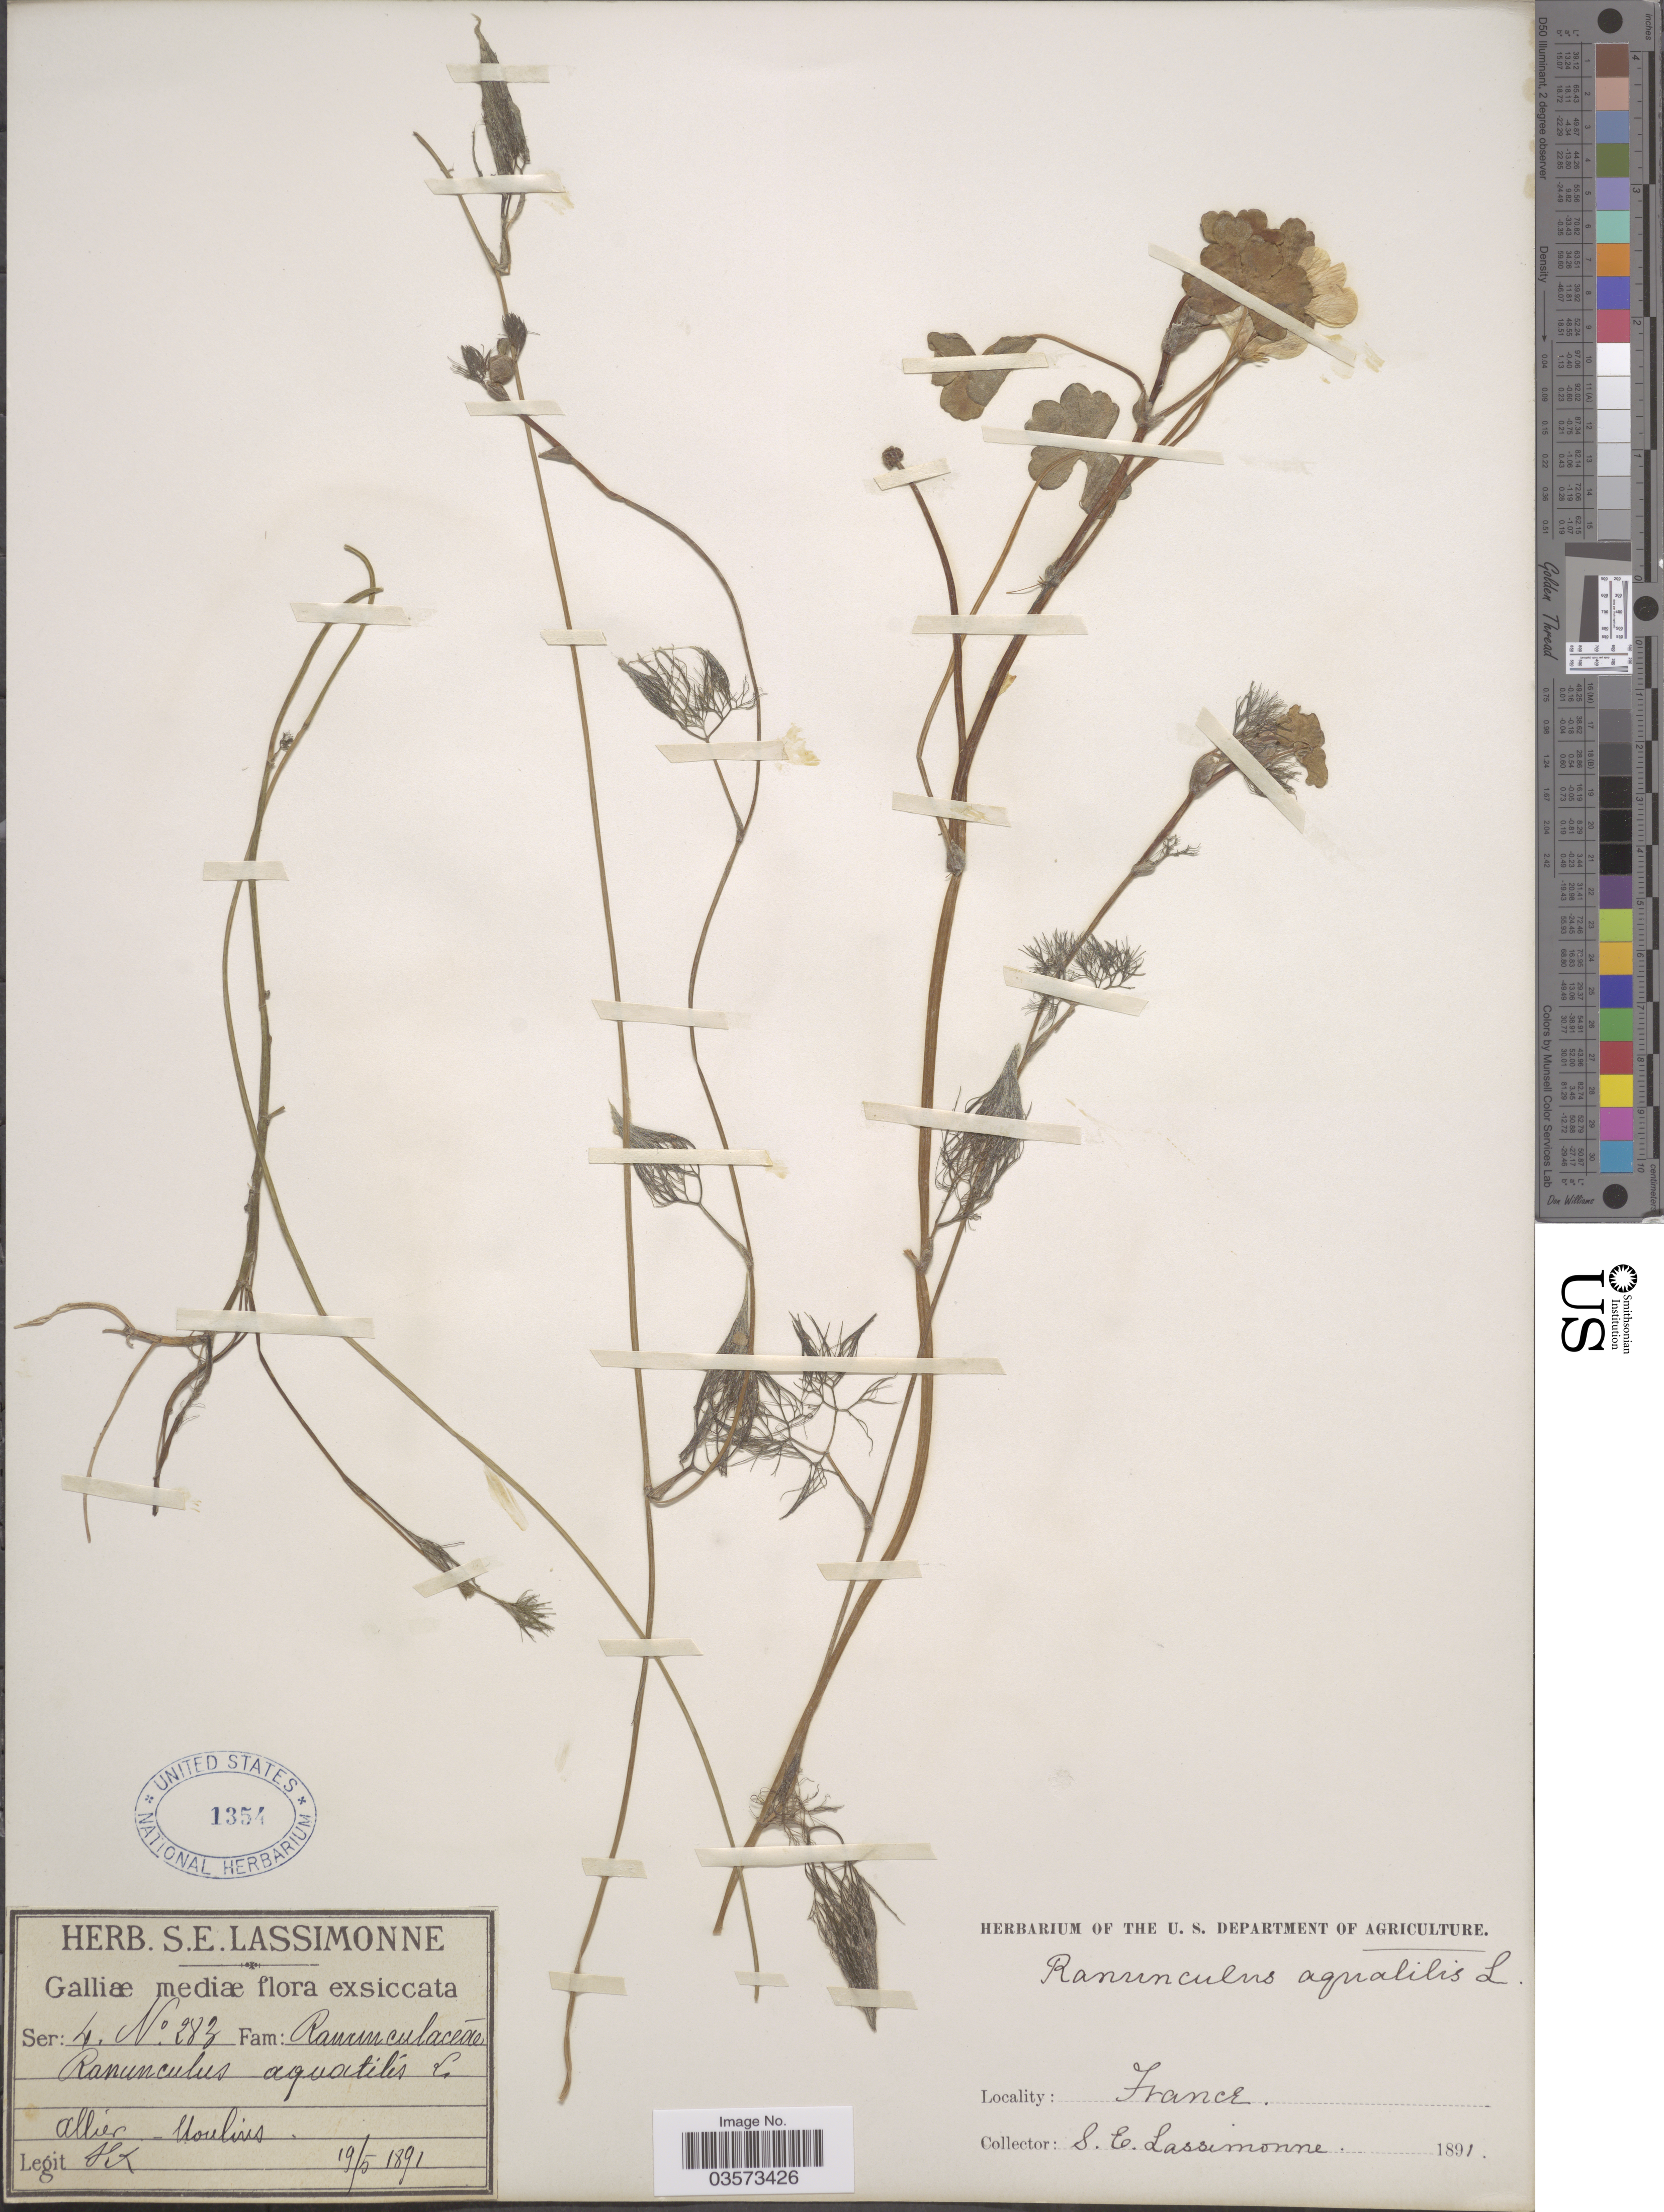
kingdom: Plantae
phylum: Tracheophyta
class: Magnoliopsida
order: Ranunculales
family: Ranunculaceae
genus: Ranunculus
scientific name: Ranunculus aquatilis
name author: L.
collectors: S. Lassimonne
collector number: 283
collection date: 1891-05-19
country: France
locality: Galliæ mediæ. Allier - Moulins.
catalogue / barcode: US 1354